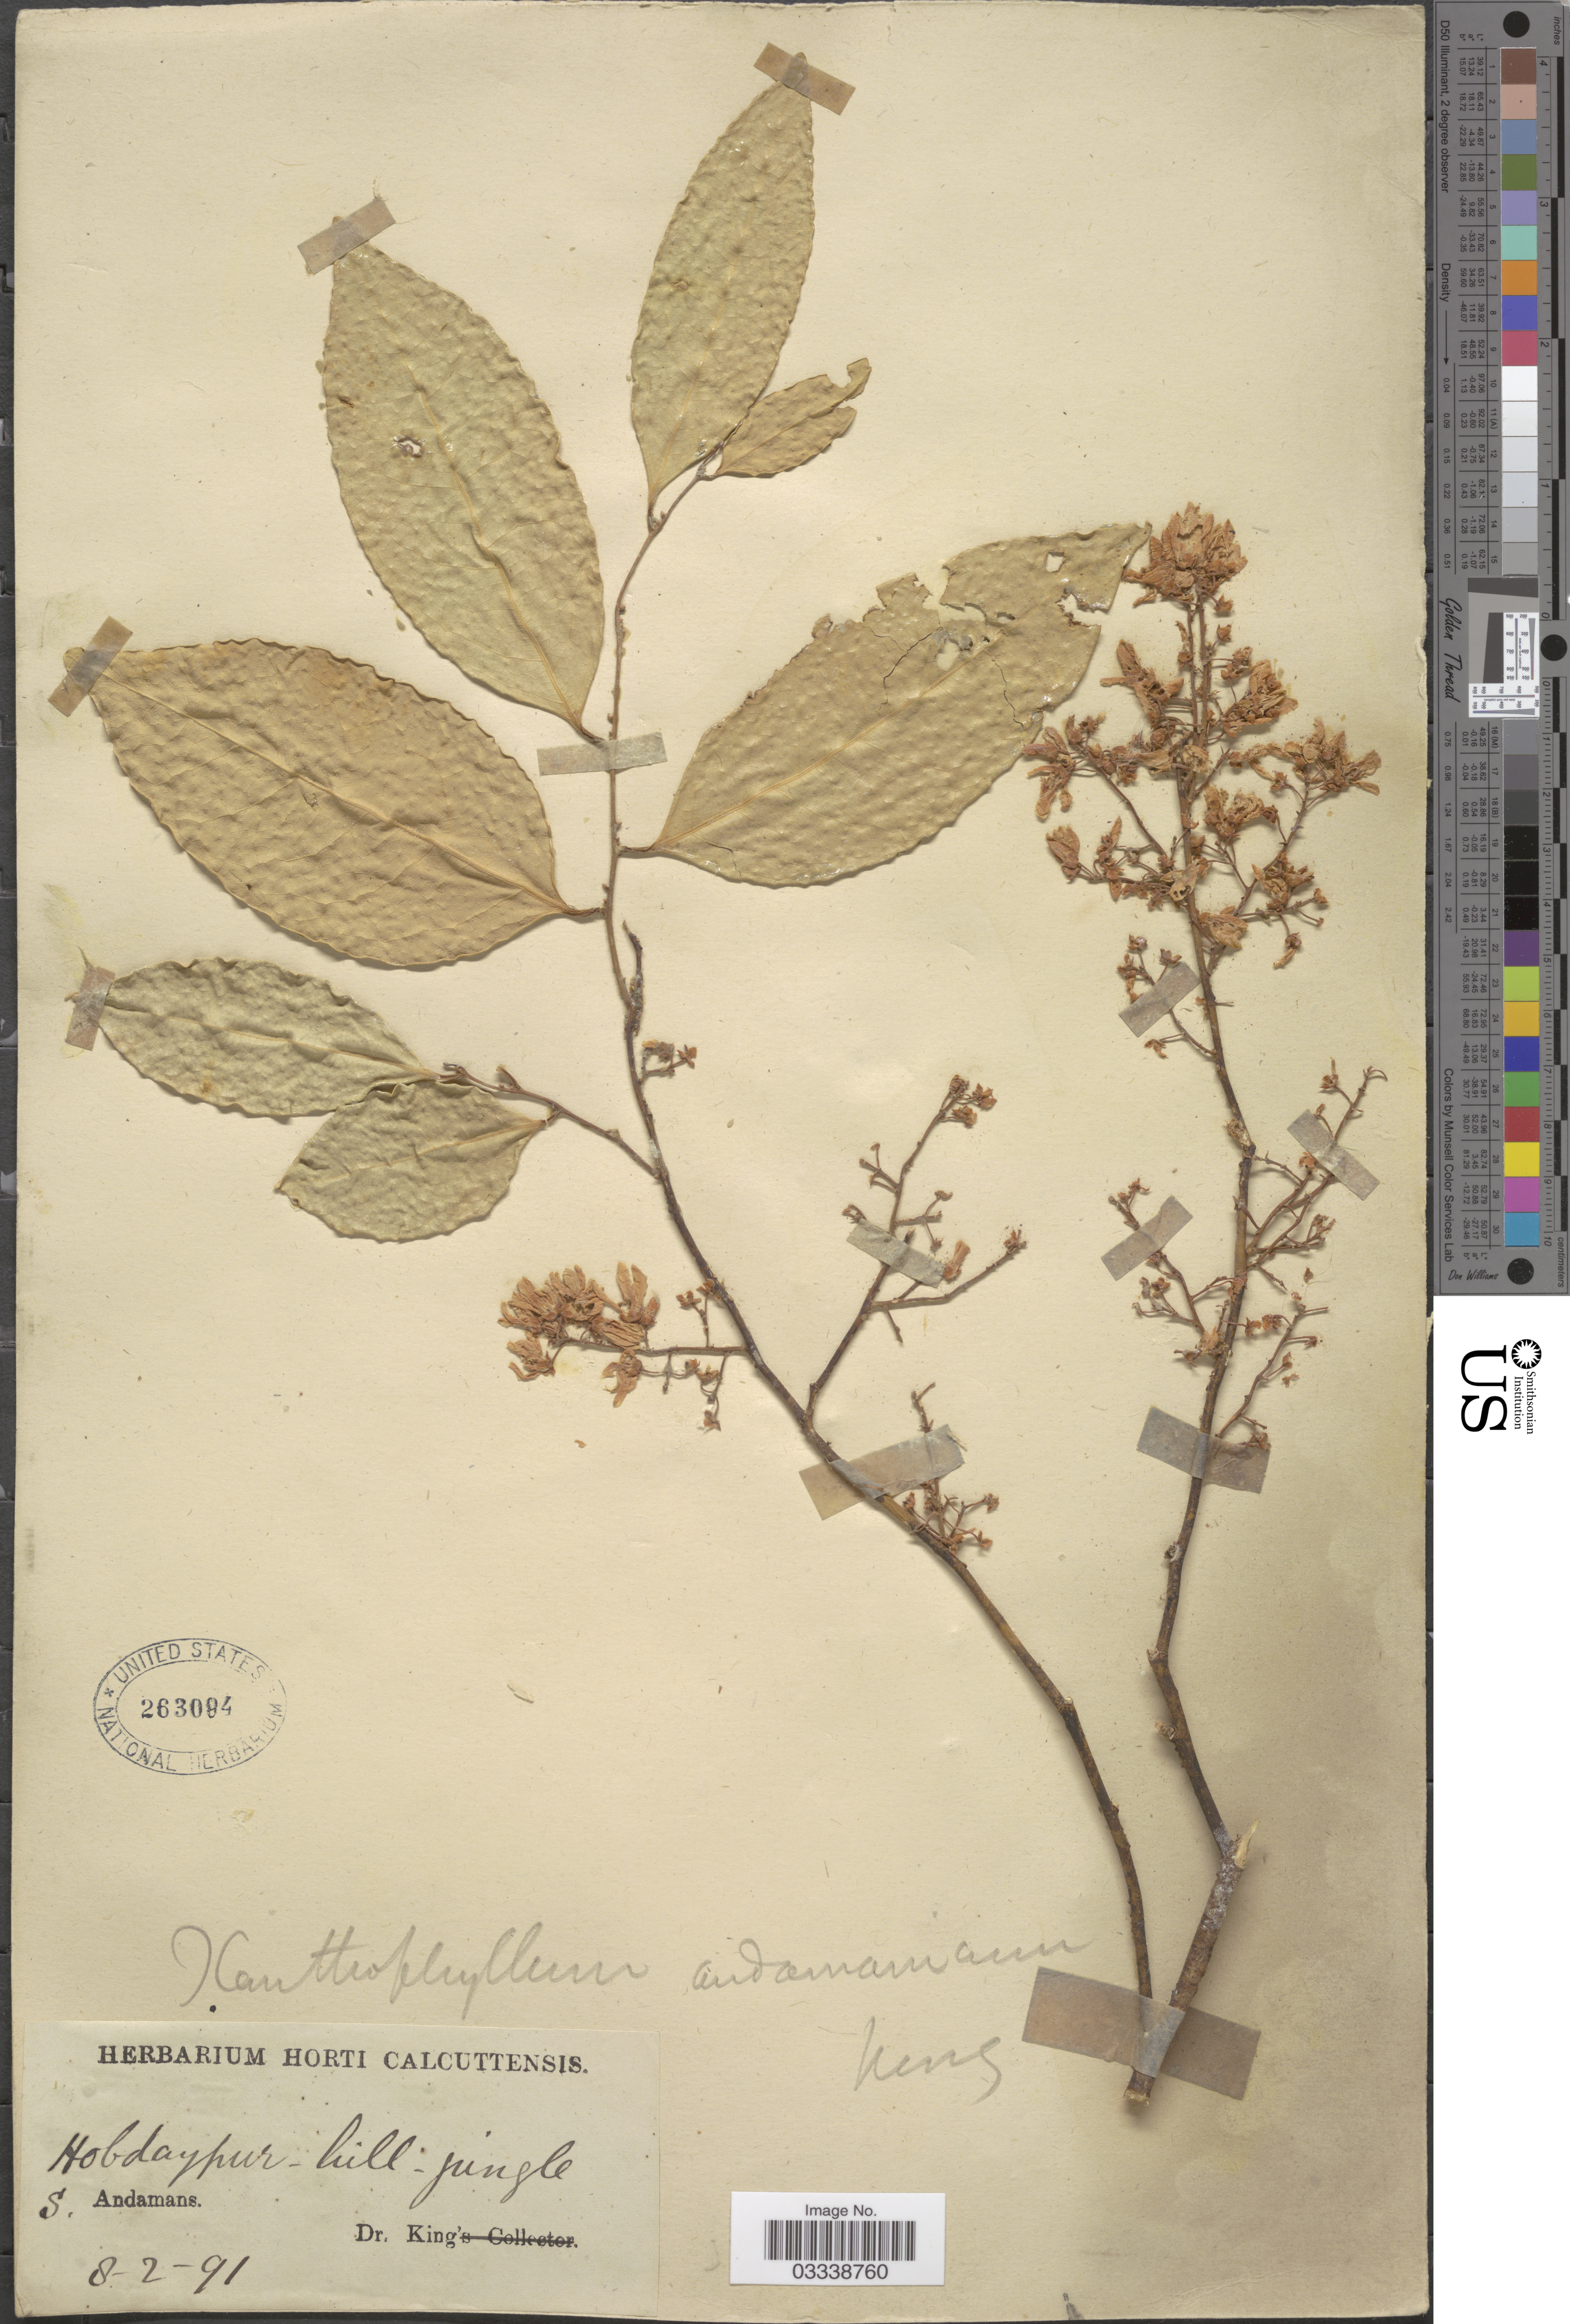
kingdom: Plantae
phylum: Tracheophyta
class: Magnoliopsida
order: Fabales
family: Polygalaceae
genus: Xanthophyllum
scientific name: Xanthophyllum andamanicum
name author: King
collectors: G. King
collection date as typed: Transcribed d/m/y: 8/2/91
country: India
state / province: Andaman and Nicobar Islands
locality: Hobdaypur-hill-jungle. S. Andamans.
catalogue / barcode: US 263084